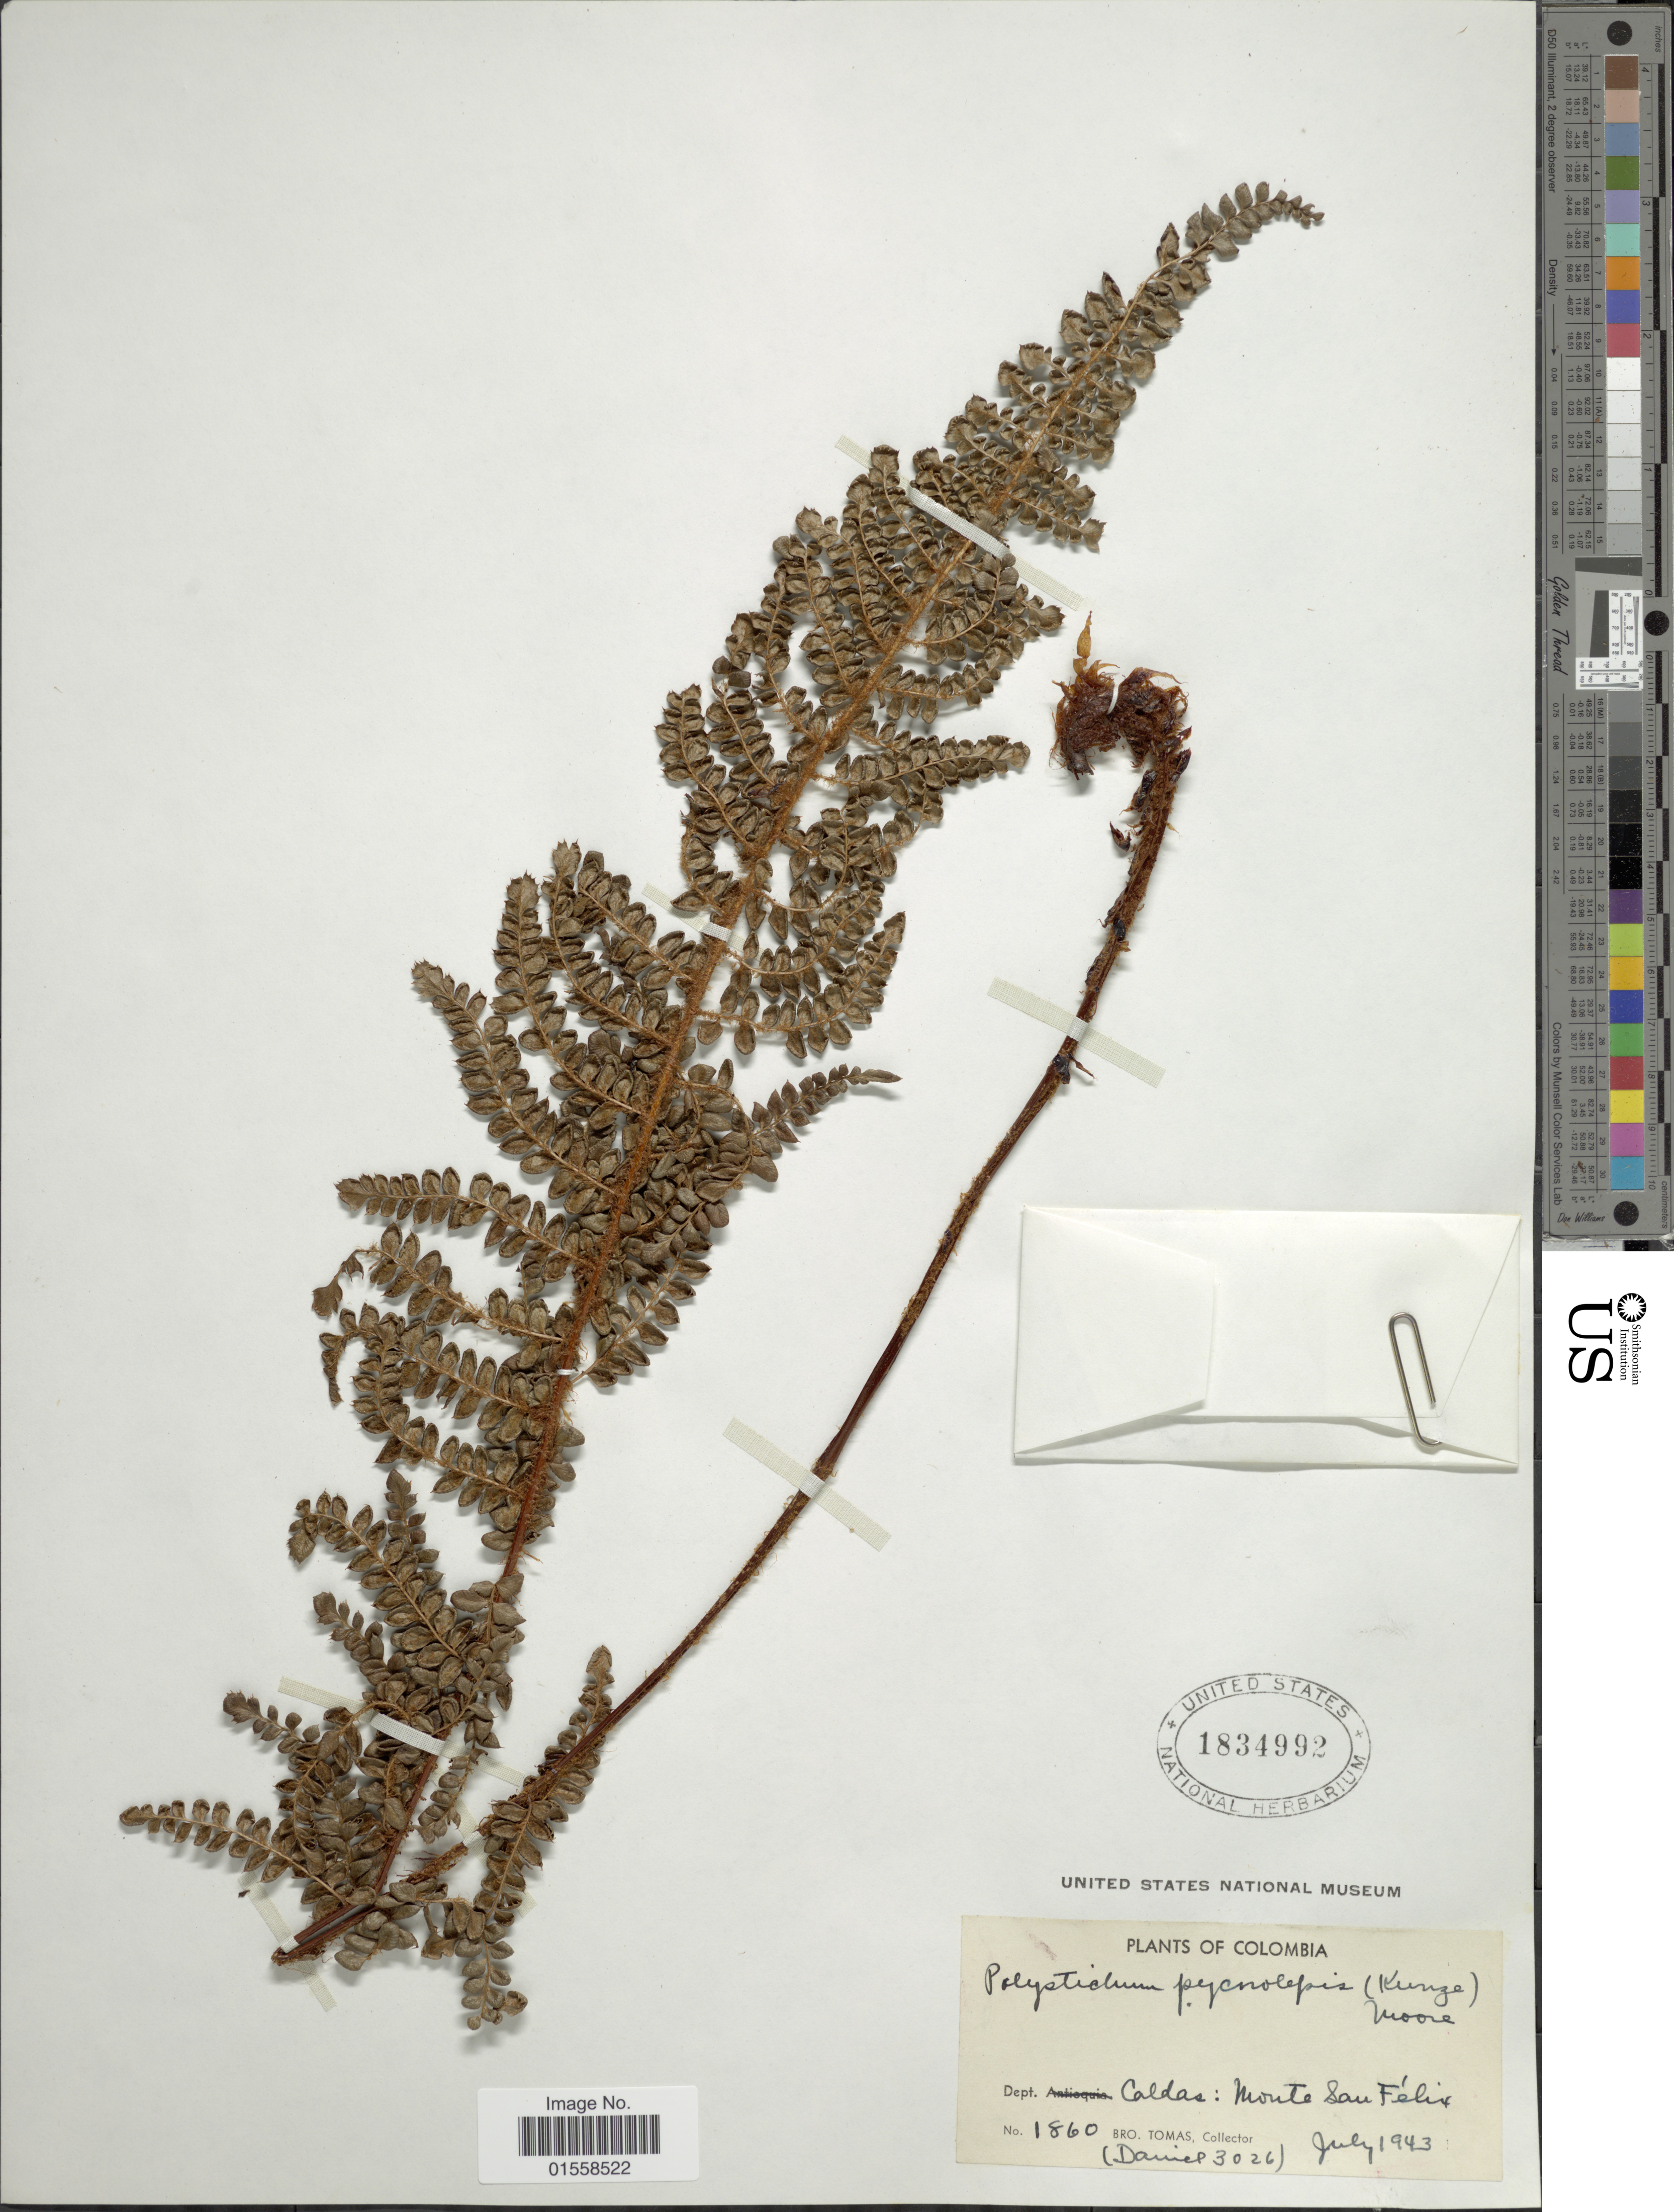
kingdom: Plantae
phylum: Tracheophyta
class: Polypodiopsida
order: Polypodiales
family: Dryopteridaceae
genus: Polystichum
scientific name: Polystichum pycnolepis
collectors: B. Tomas & -. Daniel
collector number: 1860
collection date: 1943-07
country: Colombia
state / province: Caldas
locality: Colombia. Dept. Caldas: Monte San Felix.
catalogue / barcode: US 1834992